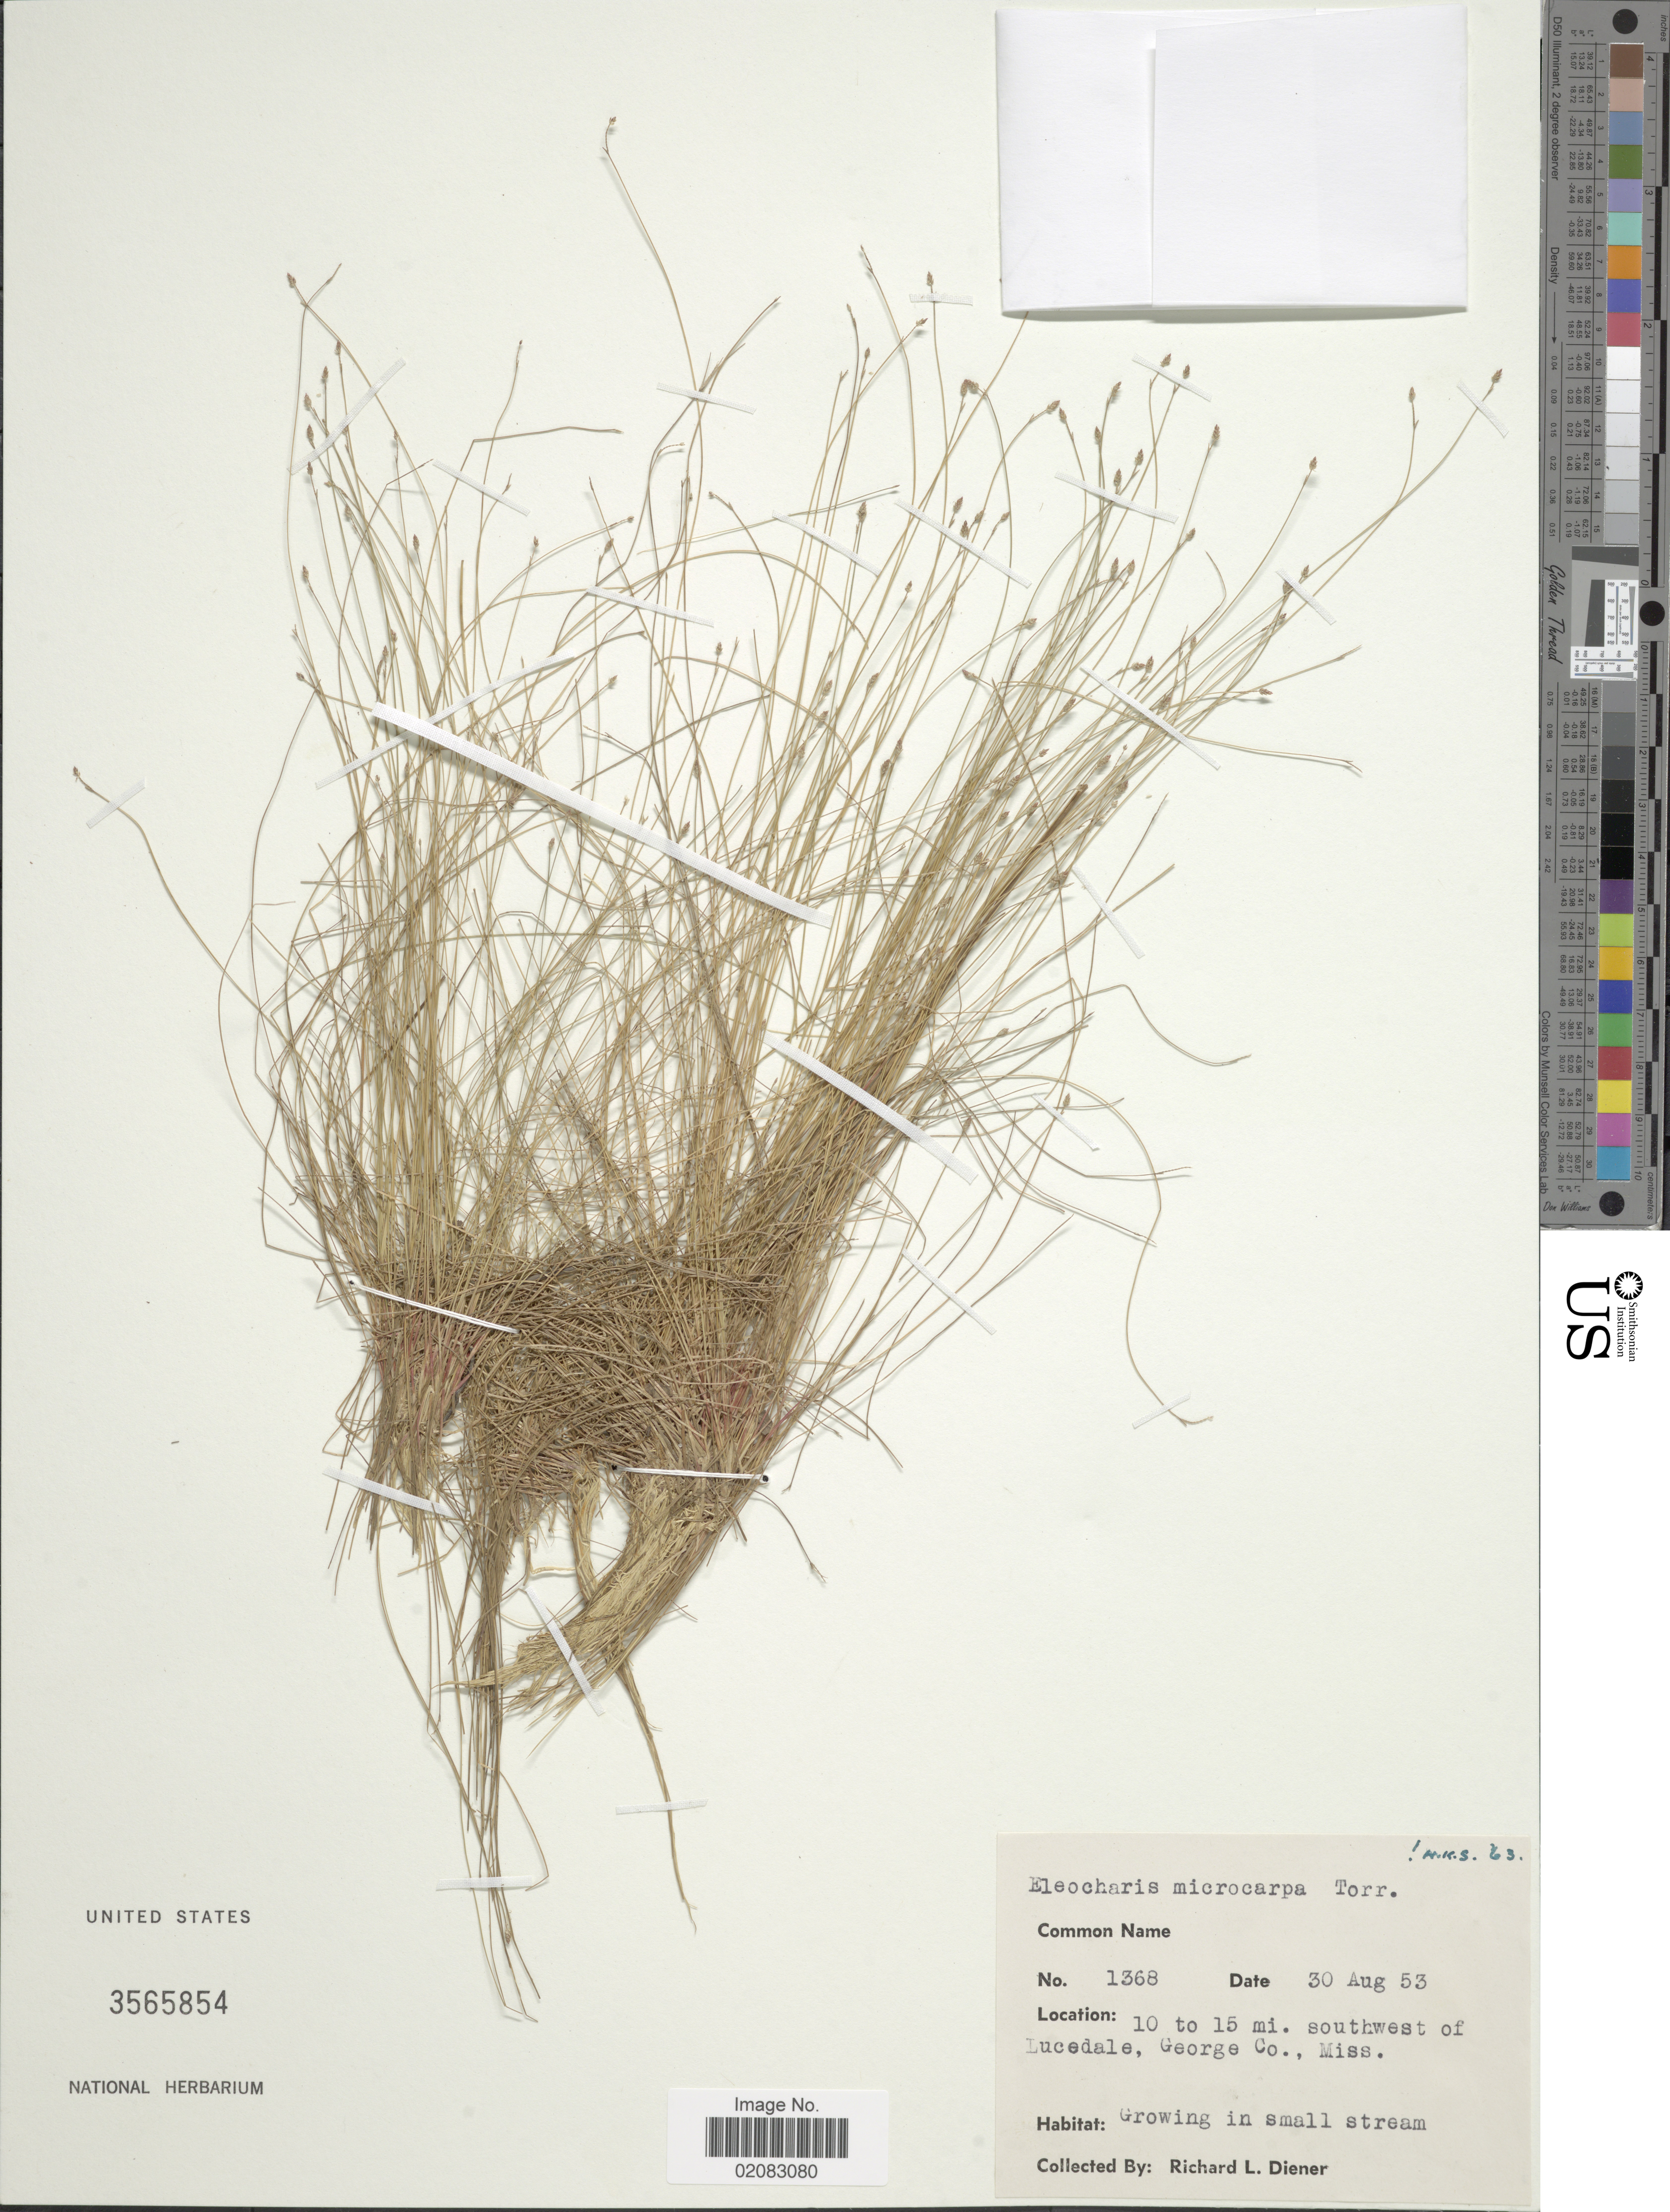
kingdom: Plantae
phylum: Tracheophyta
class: Liliopsida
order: Poales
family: Cyperaceae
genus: Eleocharis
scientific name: Eleocharis microcarpa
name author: Torr.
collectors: R. Diener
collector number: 1368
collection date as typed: Transcribed d/m/y: 30/8/53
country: United States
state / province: Mississippi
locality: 10 to 15 mi. southwest of Lucedale, George Co, Growing in small stream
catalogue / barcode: US 3565854